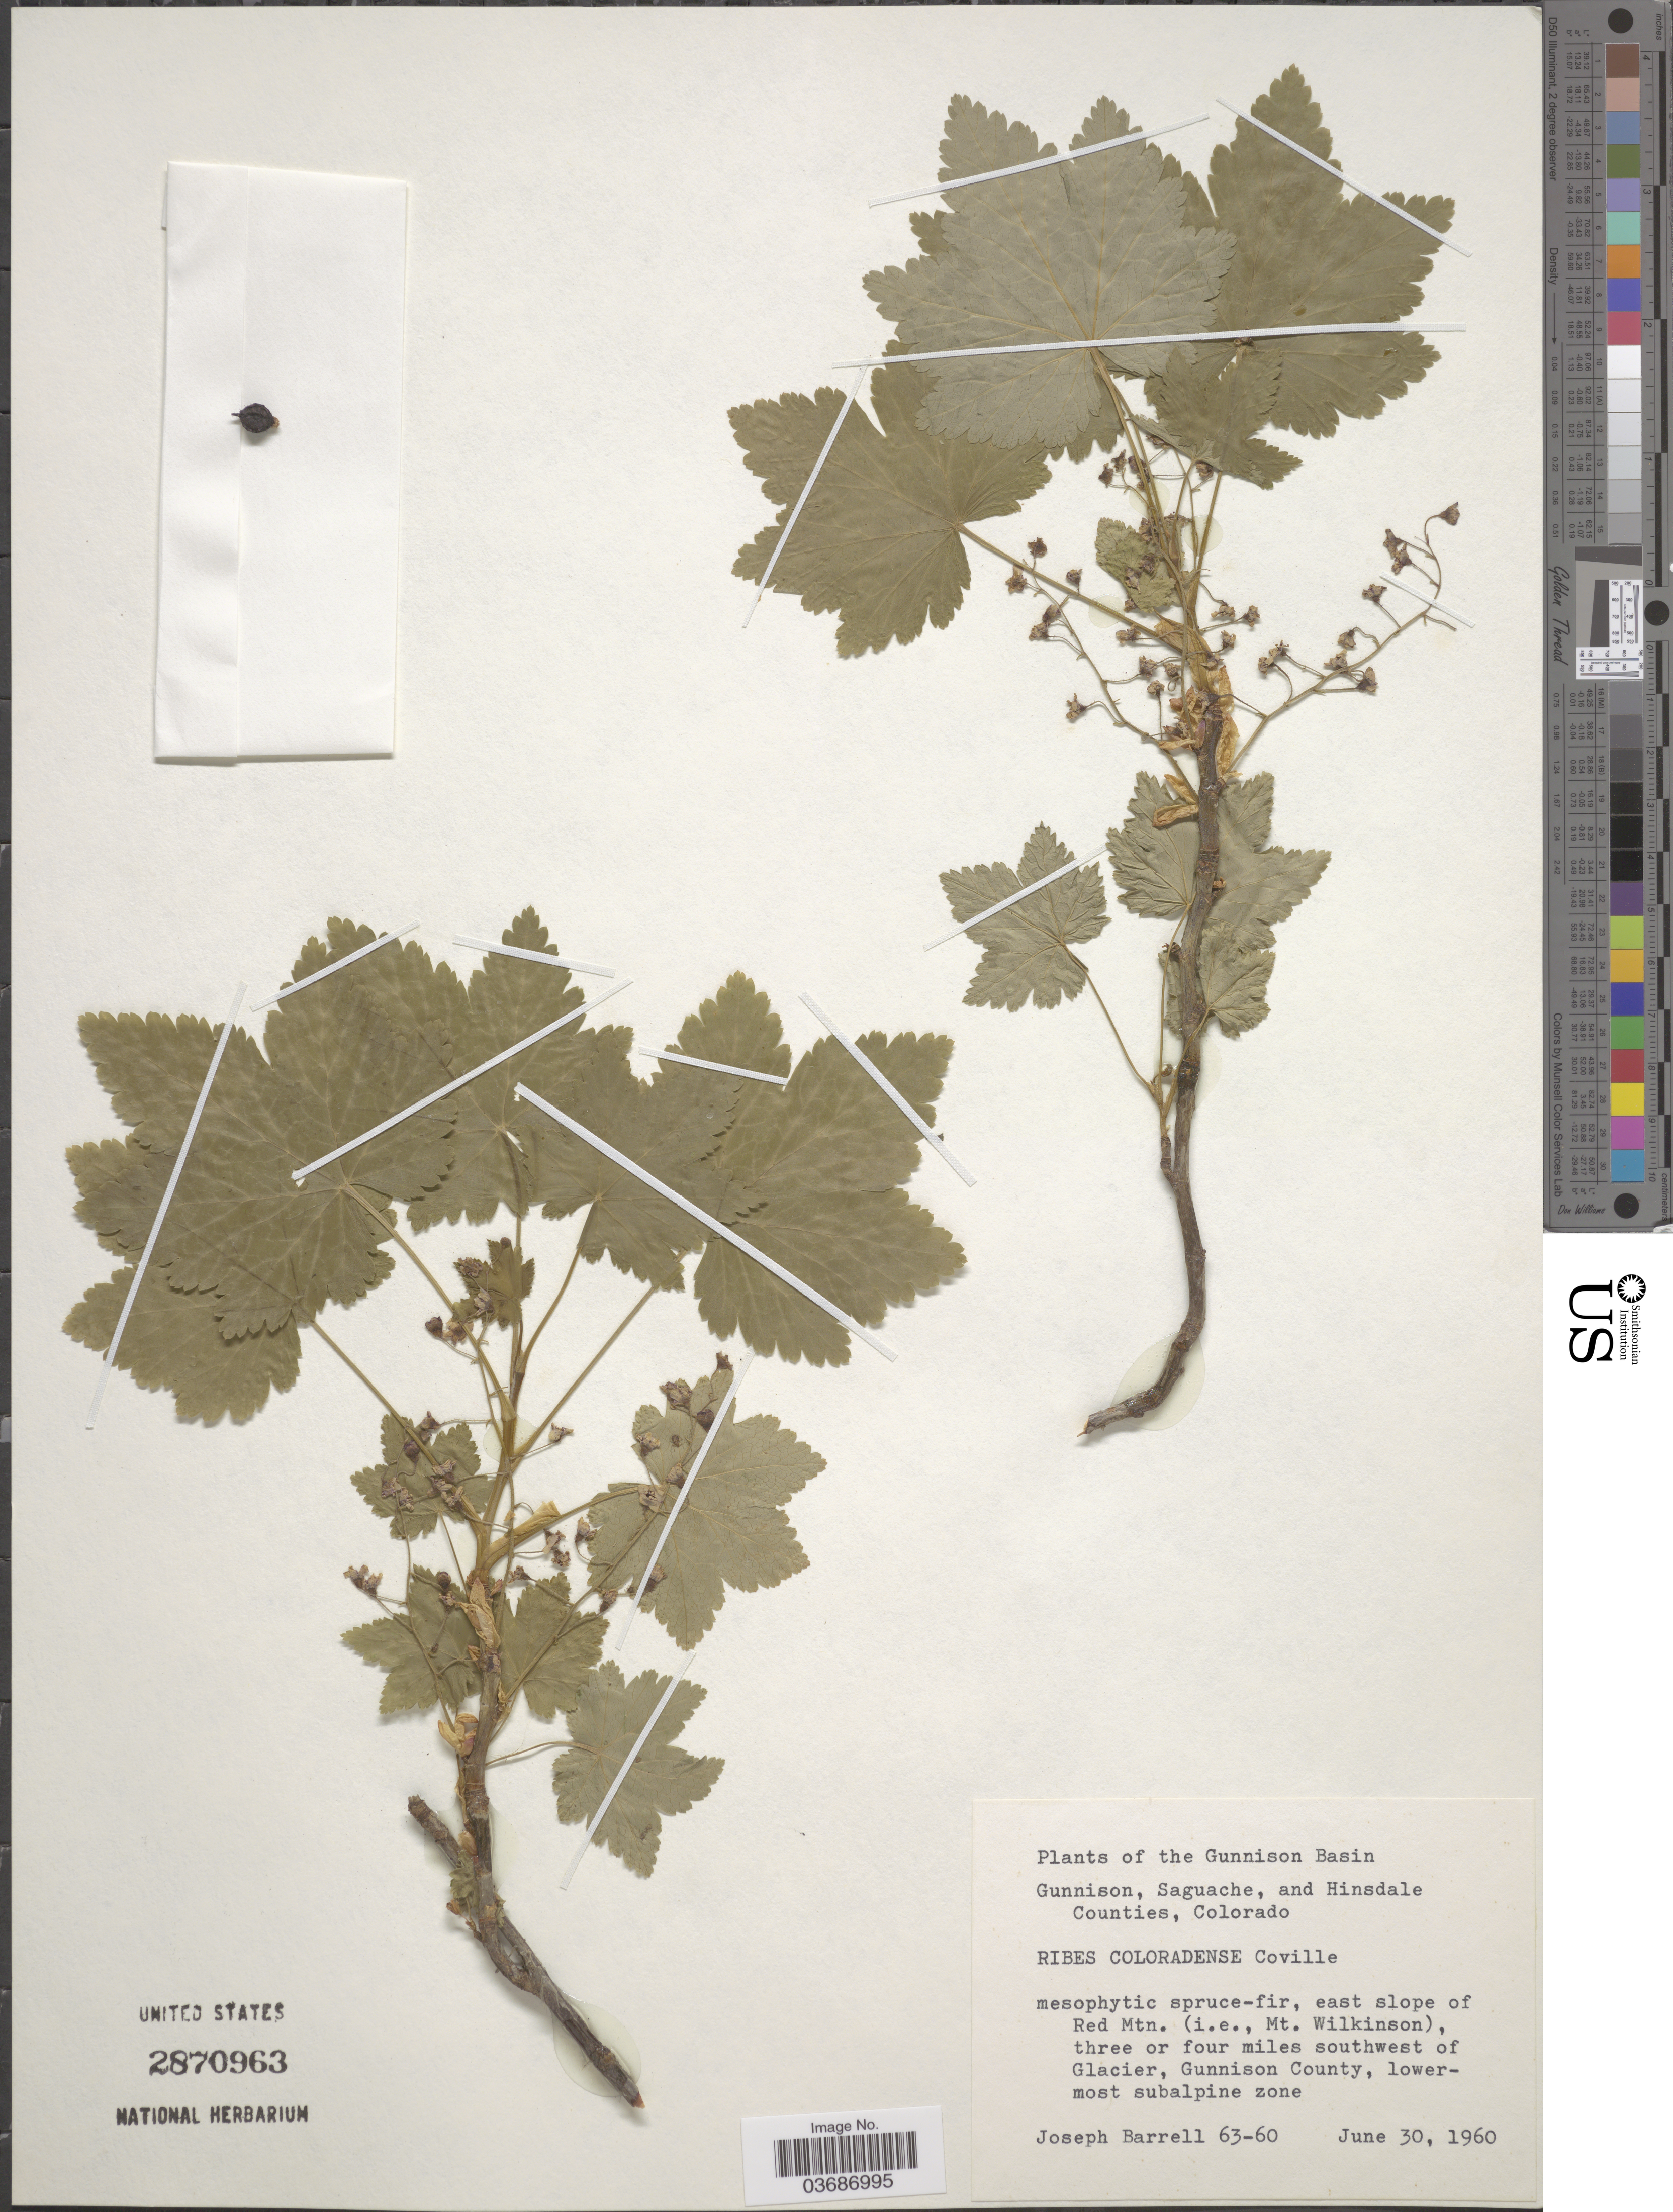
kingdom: Plantae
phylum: Tracheophyta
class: Magnoliopsida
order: Saxifragales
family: Grossulariaceae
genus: Ribes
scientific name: Ribes coloradense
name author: Coville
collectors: J. Barrell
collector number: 63-60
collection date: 1960-06-30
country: United States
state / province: Colorado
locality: The Gunnison Basin. East slope of Red Mtn. (i.e., Mt. Wilkinson), three or four miles southwest of Glacier, Gunnison County.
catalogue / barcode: US 2870963